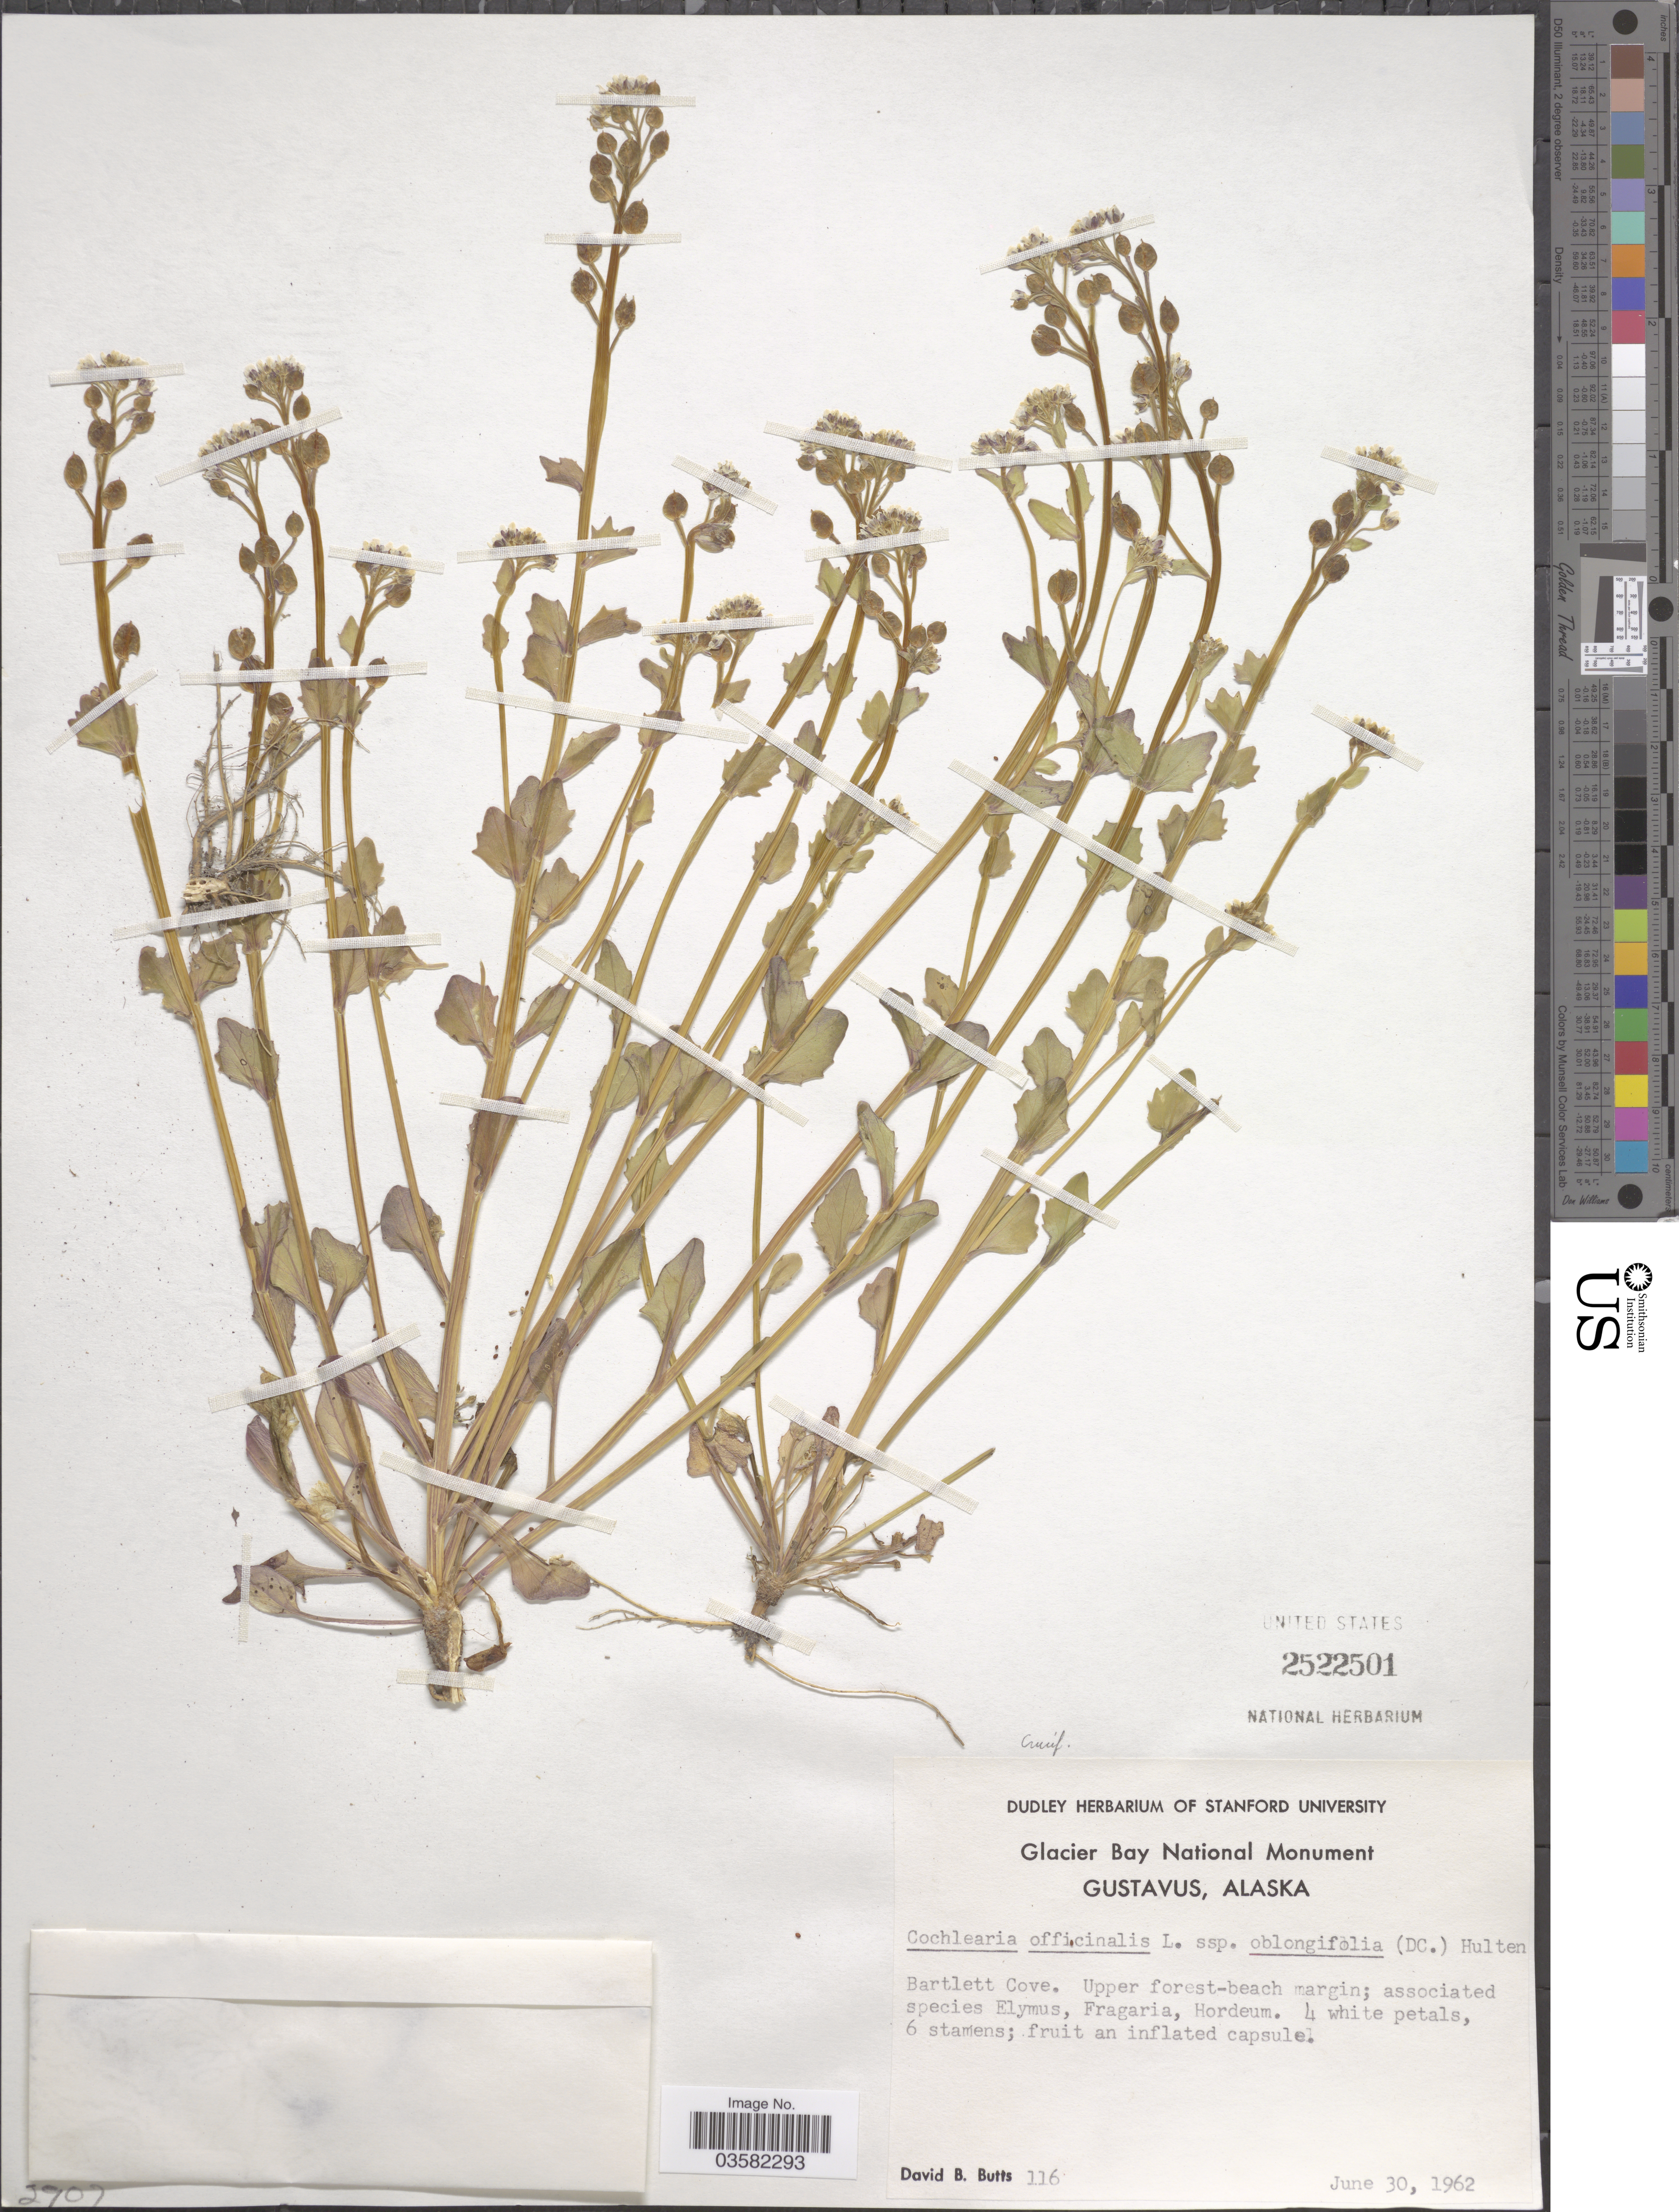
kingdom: Plantae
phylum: Tracheophyta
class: Magnoliopsida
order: Brassicales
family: Brassicaceae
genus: Cochlearia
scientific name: Cochlearia officinalis subsp. arctica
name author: (Schltdl. ex DC.) Hultén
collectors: D. Butts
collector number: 116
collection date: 1962-06-30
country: United States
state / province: Alaska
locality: Glacier National Monument Gustavus. Bartlett Cove.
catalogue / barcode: US 2522501